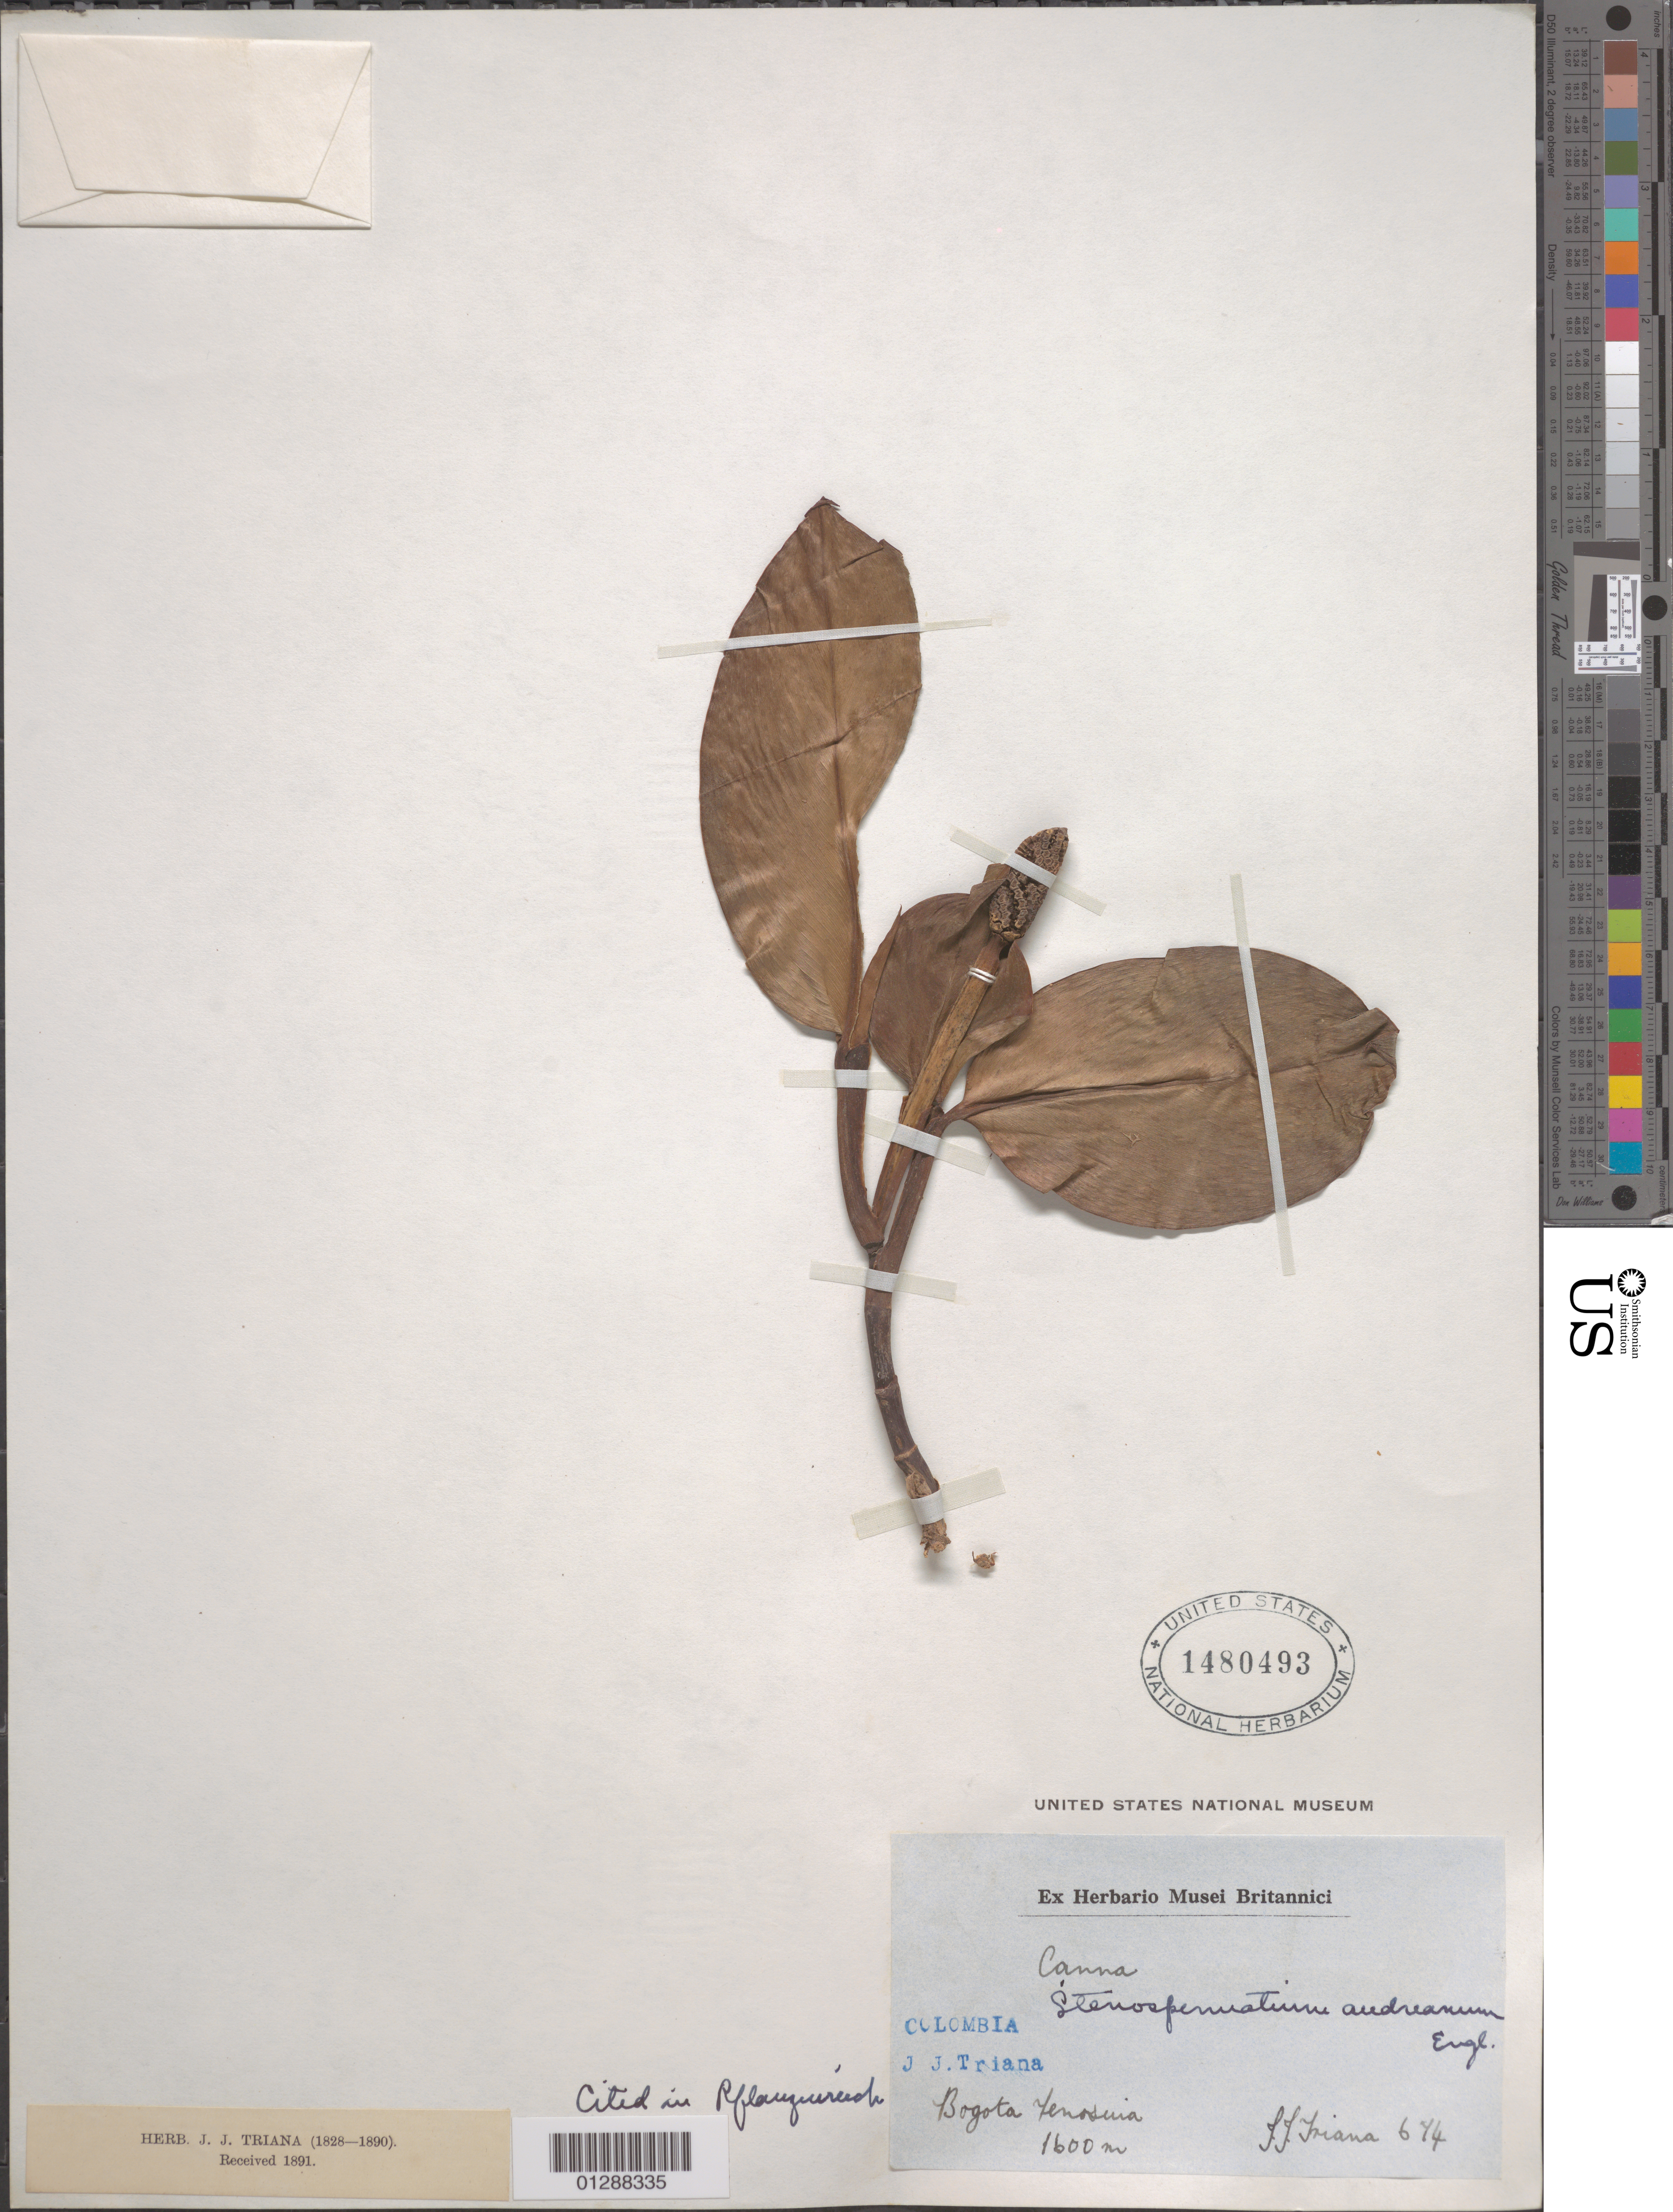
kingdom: Plantae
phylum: Tracheophyta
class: Liliopsida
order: Alismatales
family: Araceae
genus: Stenospermation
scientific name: Stenospermation andreanum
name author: Engl.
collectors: J. J. Triana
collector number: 674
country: Colombia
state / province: Bogota D.C.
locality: Bogota Tenasuia.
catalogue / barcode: US 1480493